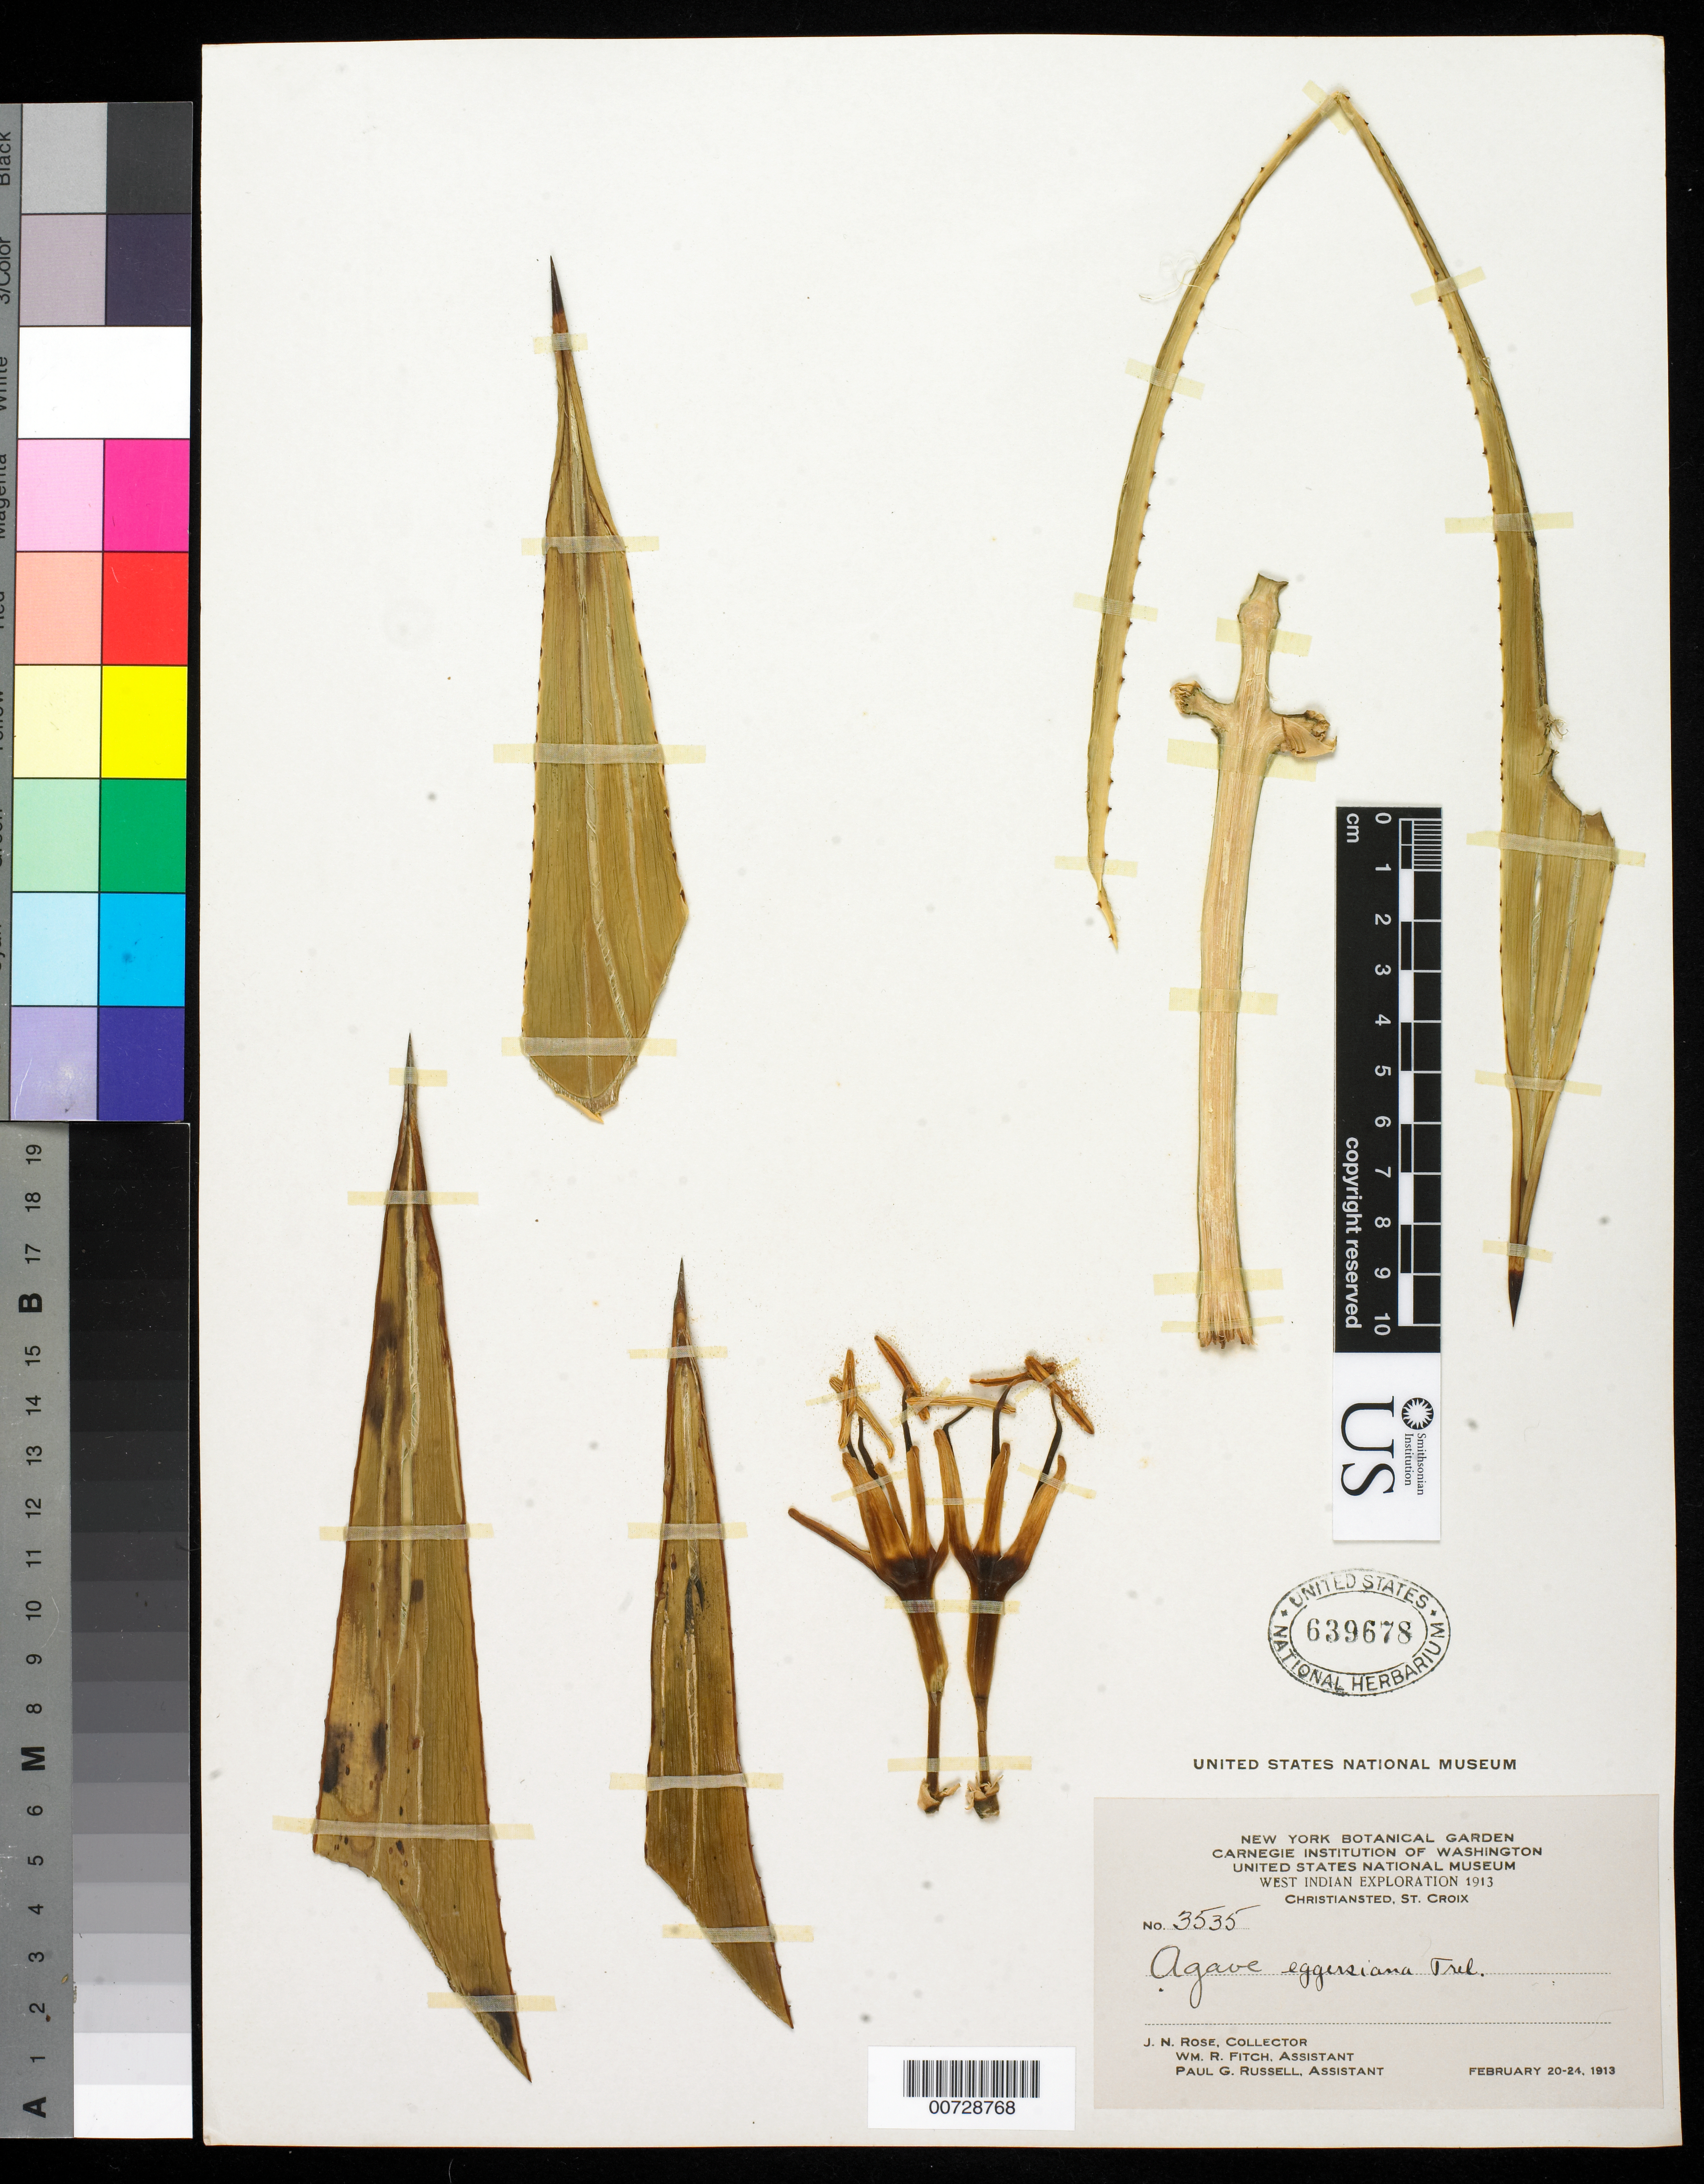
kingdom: Plantae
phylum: Tracheophyta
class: Liliopsida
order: Asparagales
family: Asparagaceae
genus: Agave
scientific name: Agave eggersiana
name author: Trel.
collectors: J. N. Rose, W. R. Fitch & P. G. Russell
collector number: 3535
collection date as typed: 20 Feb 1913 to 24 Feb 1913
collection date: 1913-02-20/1913-02-24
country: U.S. Virgin Islands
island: St. Croix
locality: Christiansted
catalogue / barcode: US 639678